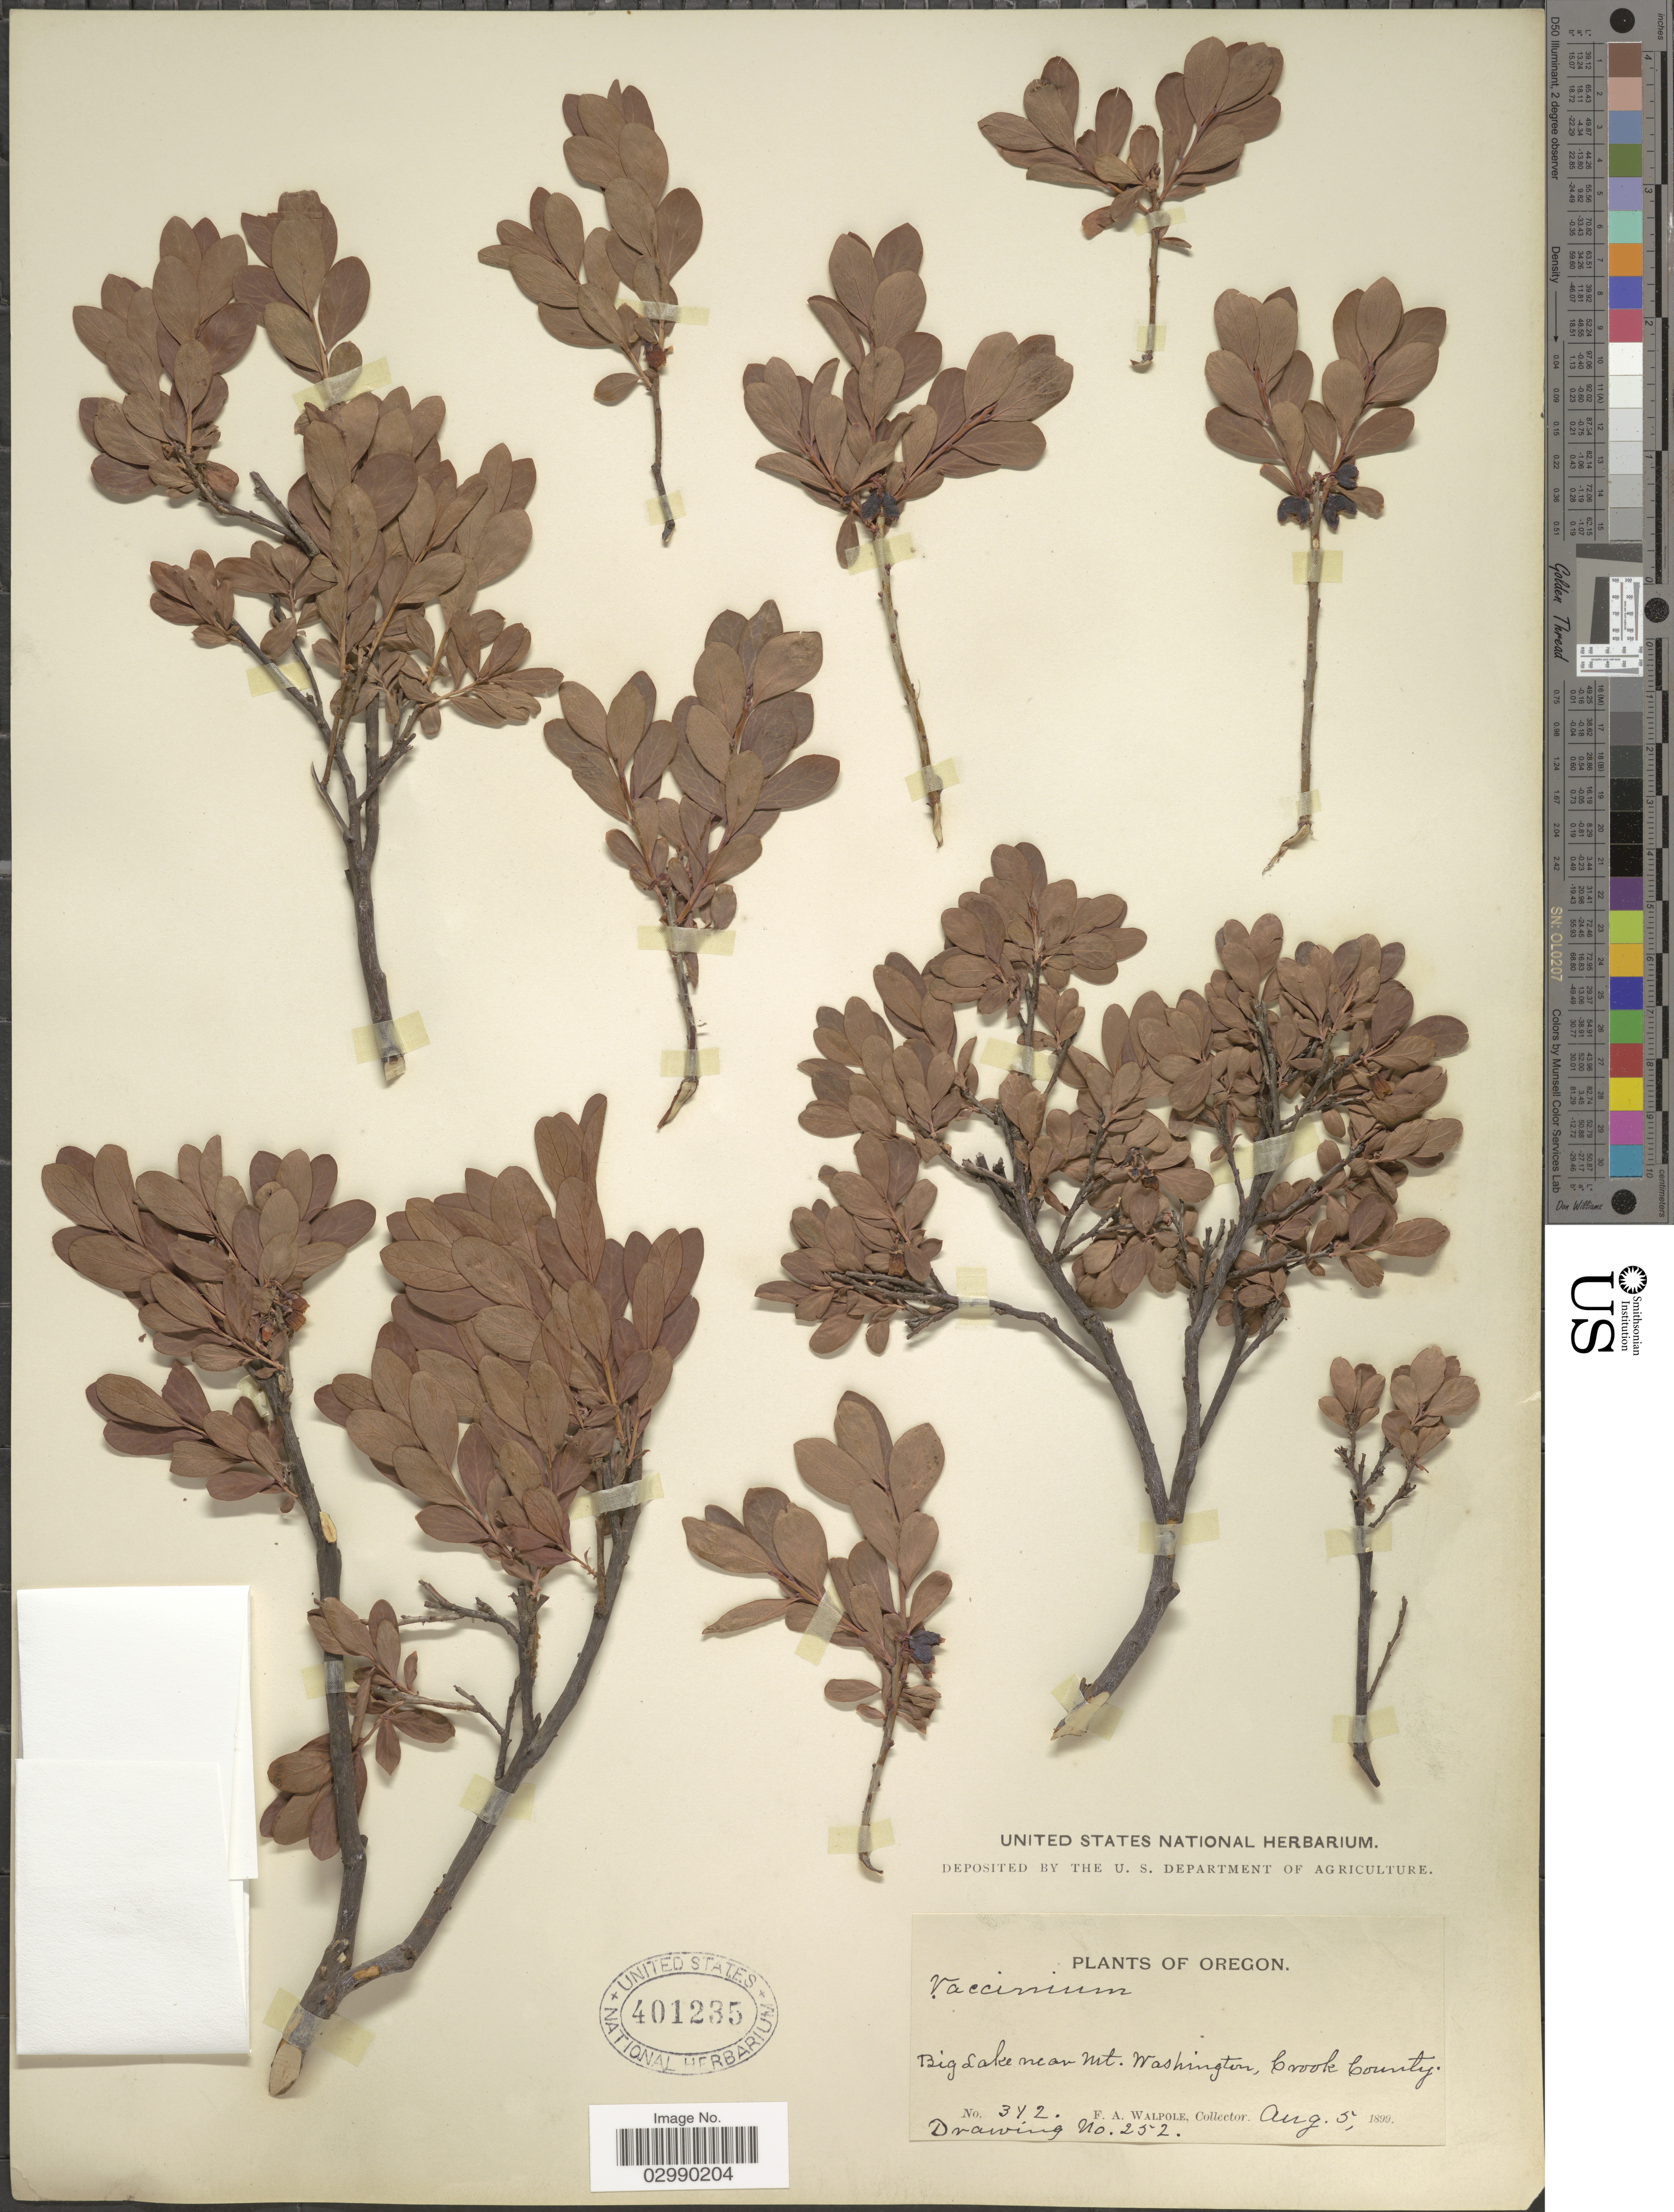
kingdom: Plantae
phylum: Tracheophyta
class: Magnoliopsida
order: Ericales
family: Ericaceae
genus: Vaccinium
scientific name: Vaccinium uliginosum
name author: L.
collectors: F. Walpole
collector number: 342/252?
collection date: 1899-08-05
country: United States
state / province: Oregon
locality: Big Lake near Mt. Washington, Crook County.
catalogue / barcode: US 401235